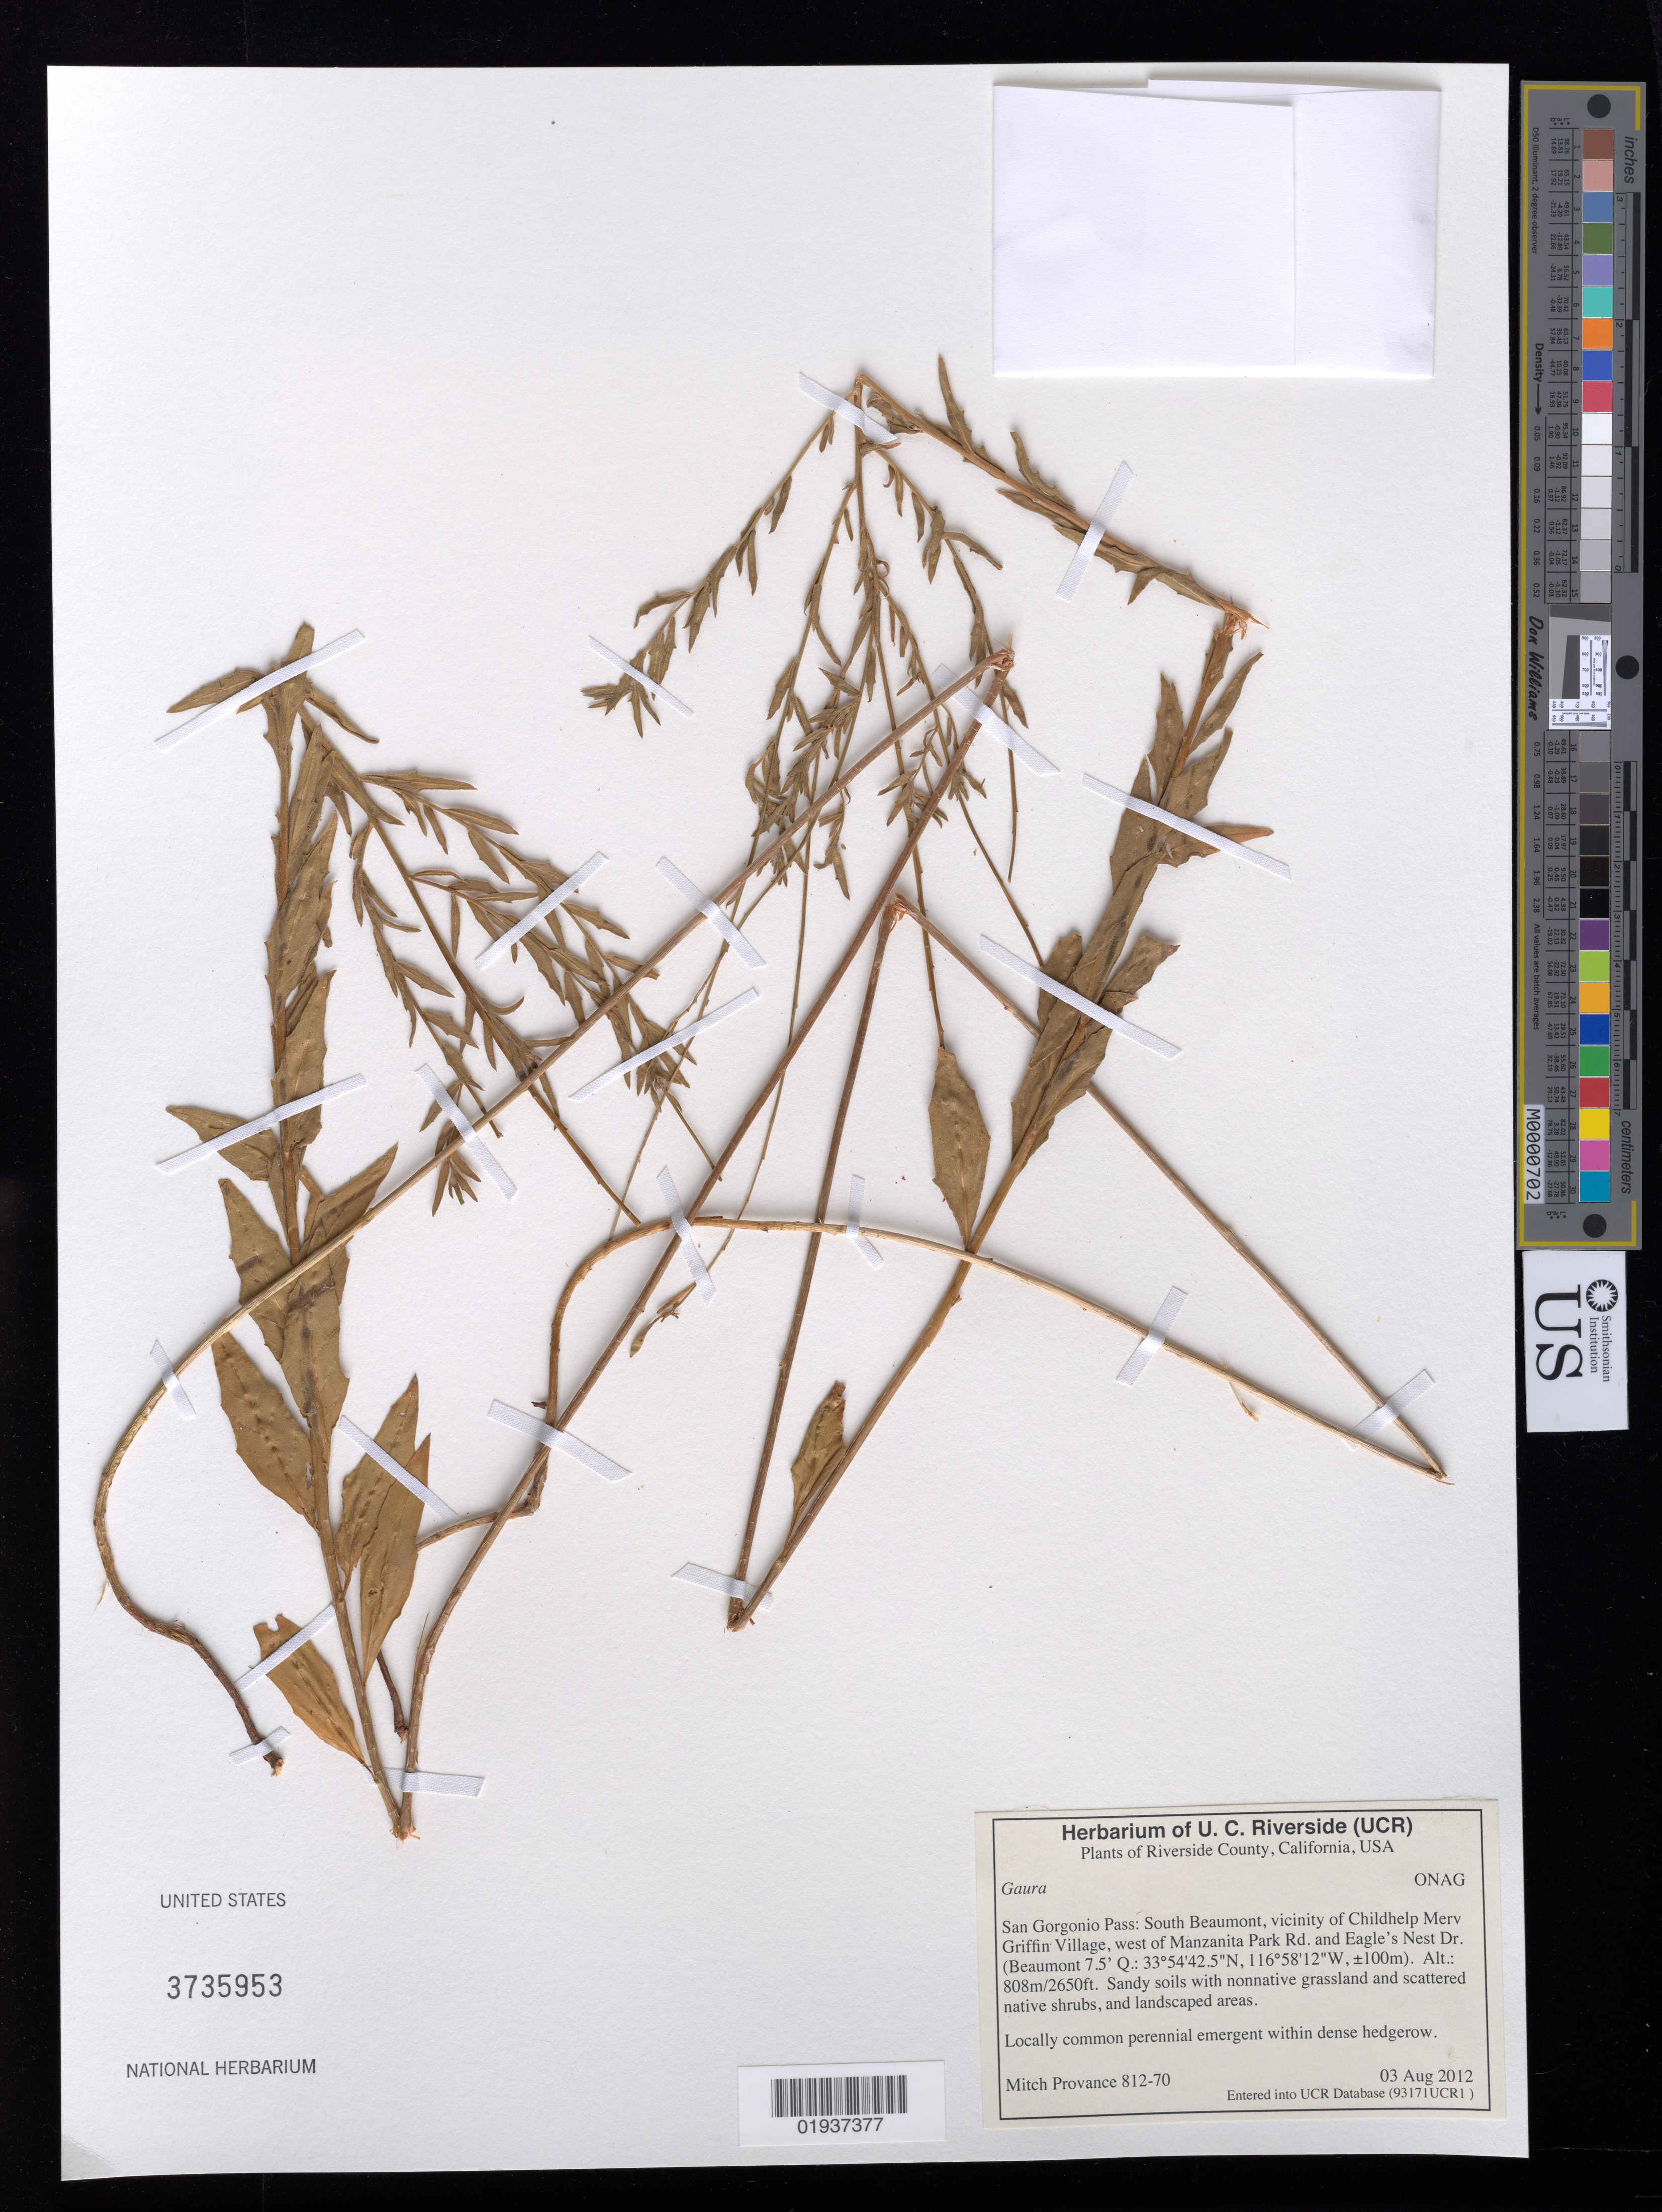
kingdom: Plantae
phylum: Tracheophyta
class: Magnoliopsida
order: Myrtales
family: Onagraceae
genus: Oenothera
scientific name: Oenothera sinuosa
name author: Nutt. ex Ser.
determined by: Wagner, W. L., (BOT), Smithsonian Institution - National Museum of Natural History (UNITED STATES)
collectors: M. Provance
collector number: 812-70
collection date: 2012-08-03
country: United States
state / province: California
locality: San Gorgonio Pass: South Beaumont, vicinity of Childhelp Merv Griffin Village, west of Manzanita Park Rd. and Eagle's Nest Dr. (Beaumont 7.5' Q)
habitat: Dense hedgerow in nonnative grassland and scattered native shrubs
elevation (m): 808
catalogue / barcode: US 3735953